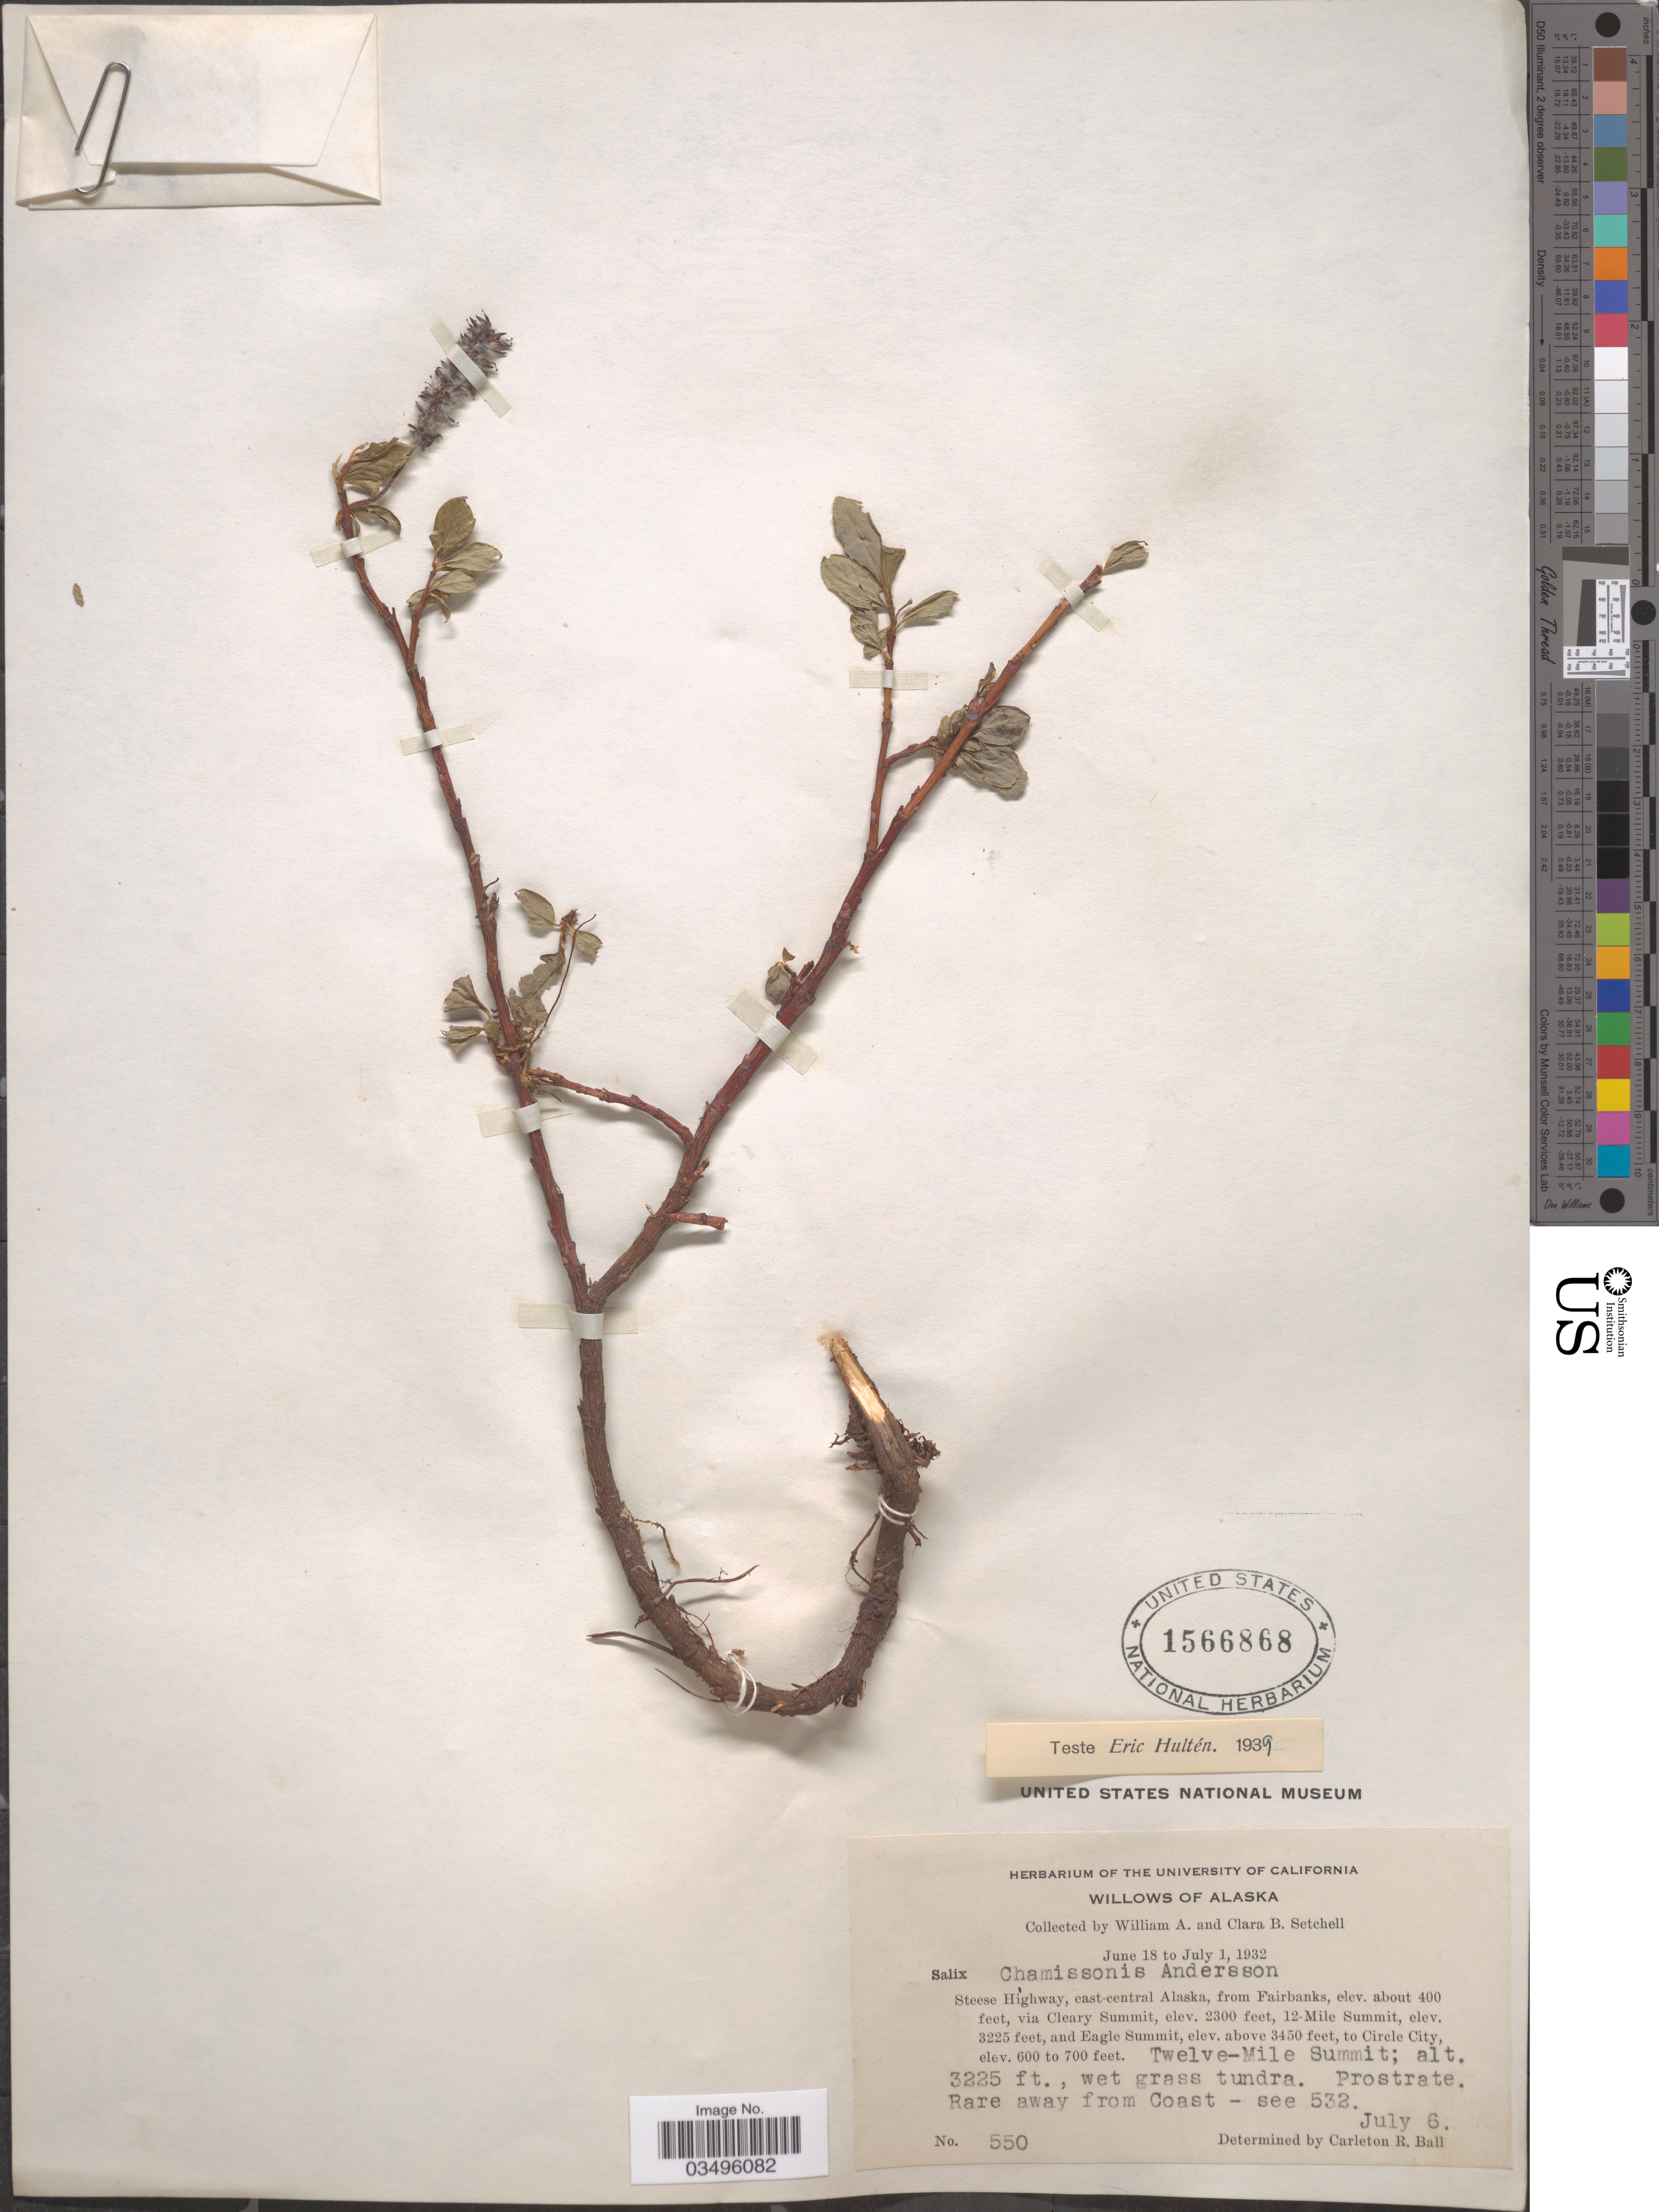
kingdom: Plantae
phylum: Tracheophyta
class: Magnoliopsida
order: Malpighiales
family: Salicaceae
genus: Salix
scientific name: Salix chamissonis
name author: Andersson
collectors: W. Setchell & C. B. Setchell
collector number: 550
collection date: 1932-07-06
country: United States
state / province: Alaska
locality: Steese Highway, east-central Alaska, from Fairbanks, via Cleary Summit, 12-Mile Summit, and Eagle Summit, to Circle City. Twelve-Mile Summit.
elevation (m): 122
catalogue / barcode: US 1566868